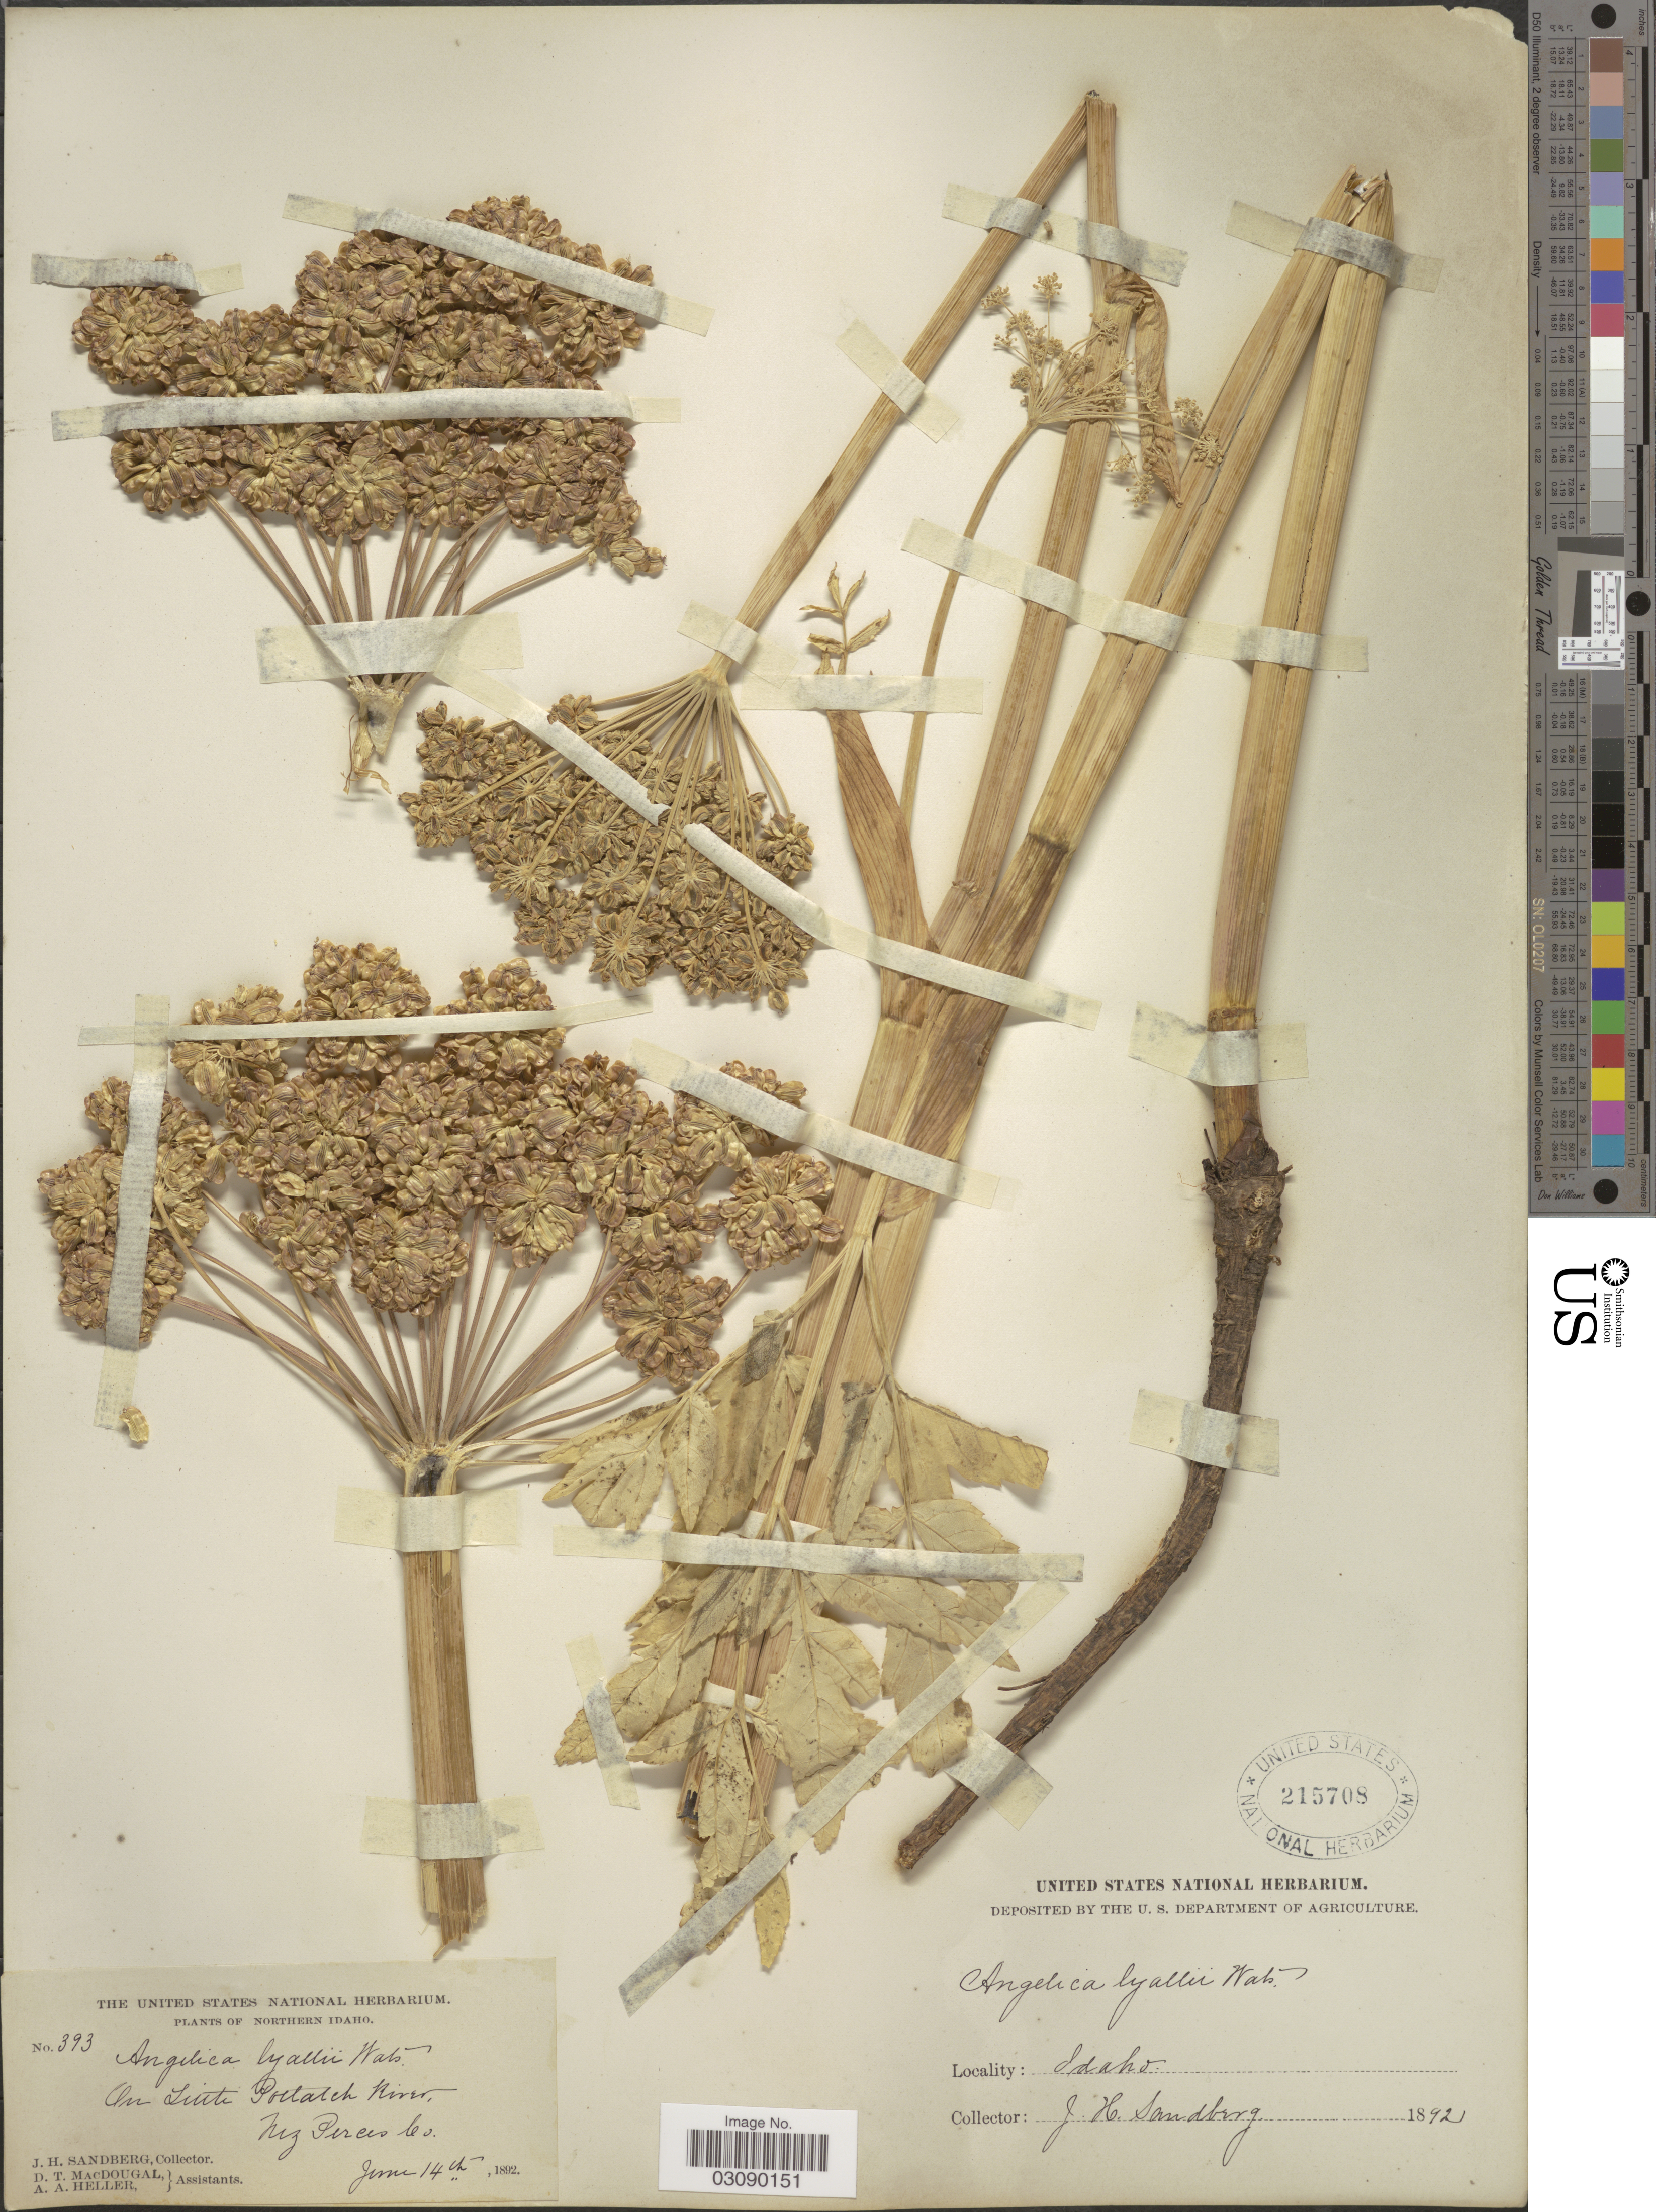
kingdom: Plantae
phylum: Tracheophyta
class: Magnoliopsida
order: Apiales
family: Apiaceae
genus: Angelica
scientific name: Angelica arguta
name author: Nutt.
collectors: J. H. Sandberg, D. T. MacDougal & A. A. Heller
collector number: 393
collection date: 1892-06-14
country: United States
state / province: Idaho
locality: Northern Idaho. On Little Potlatch River, Nez Perces Co.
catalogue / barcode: US 215708